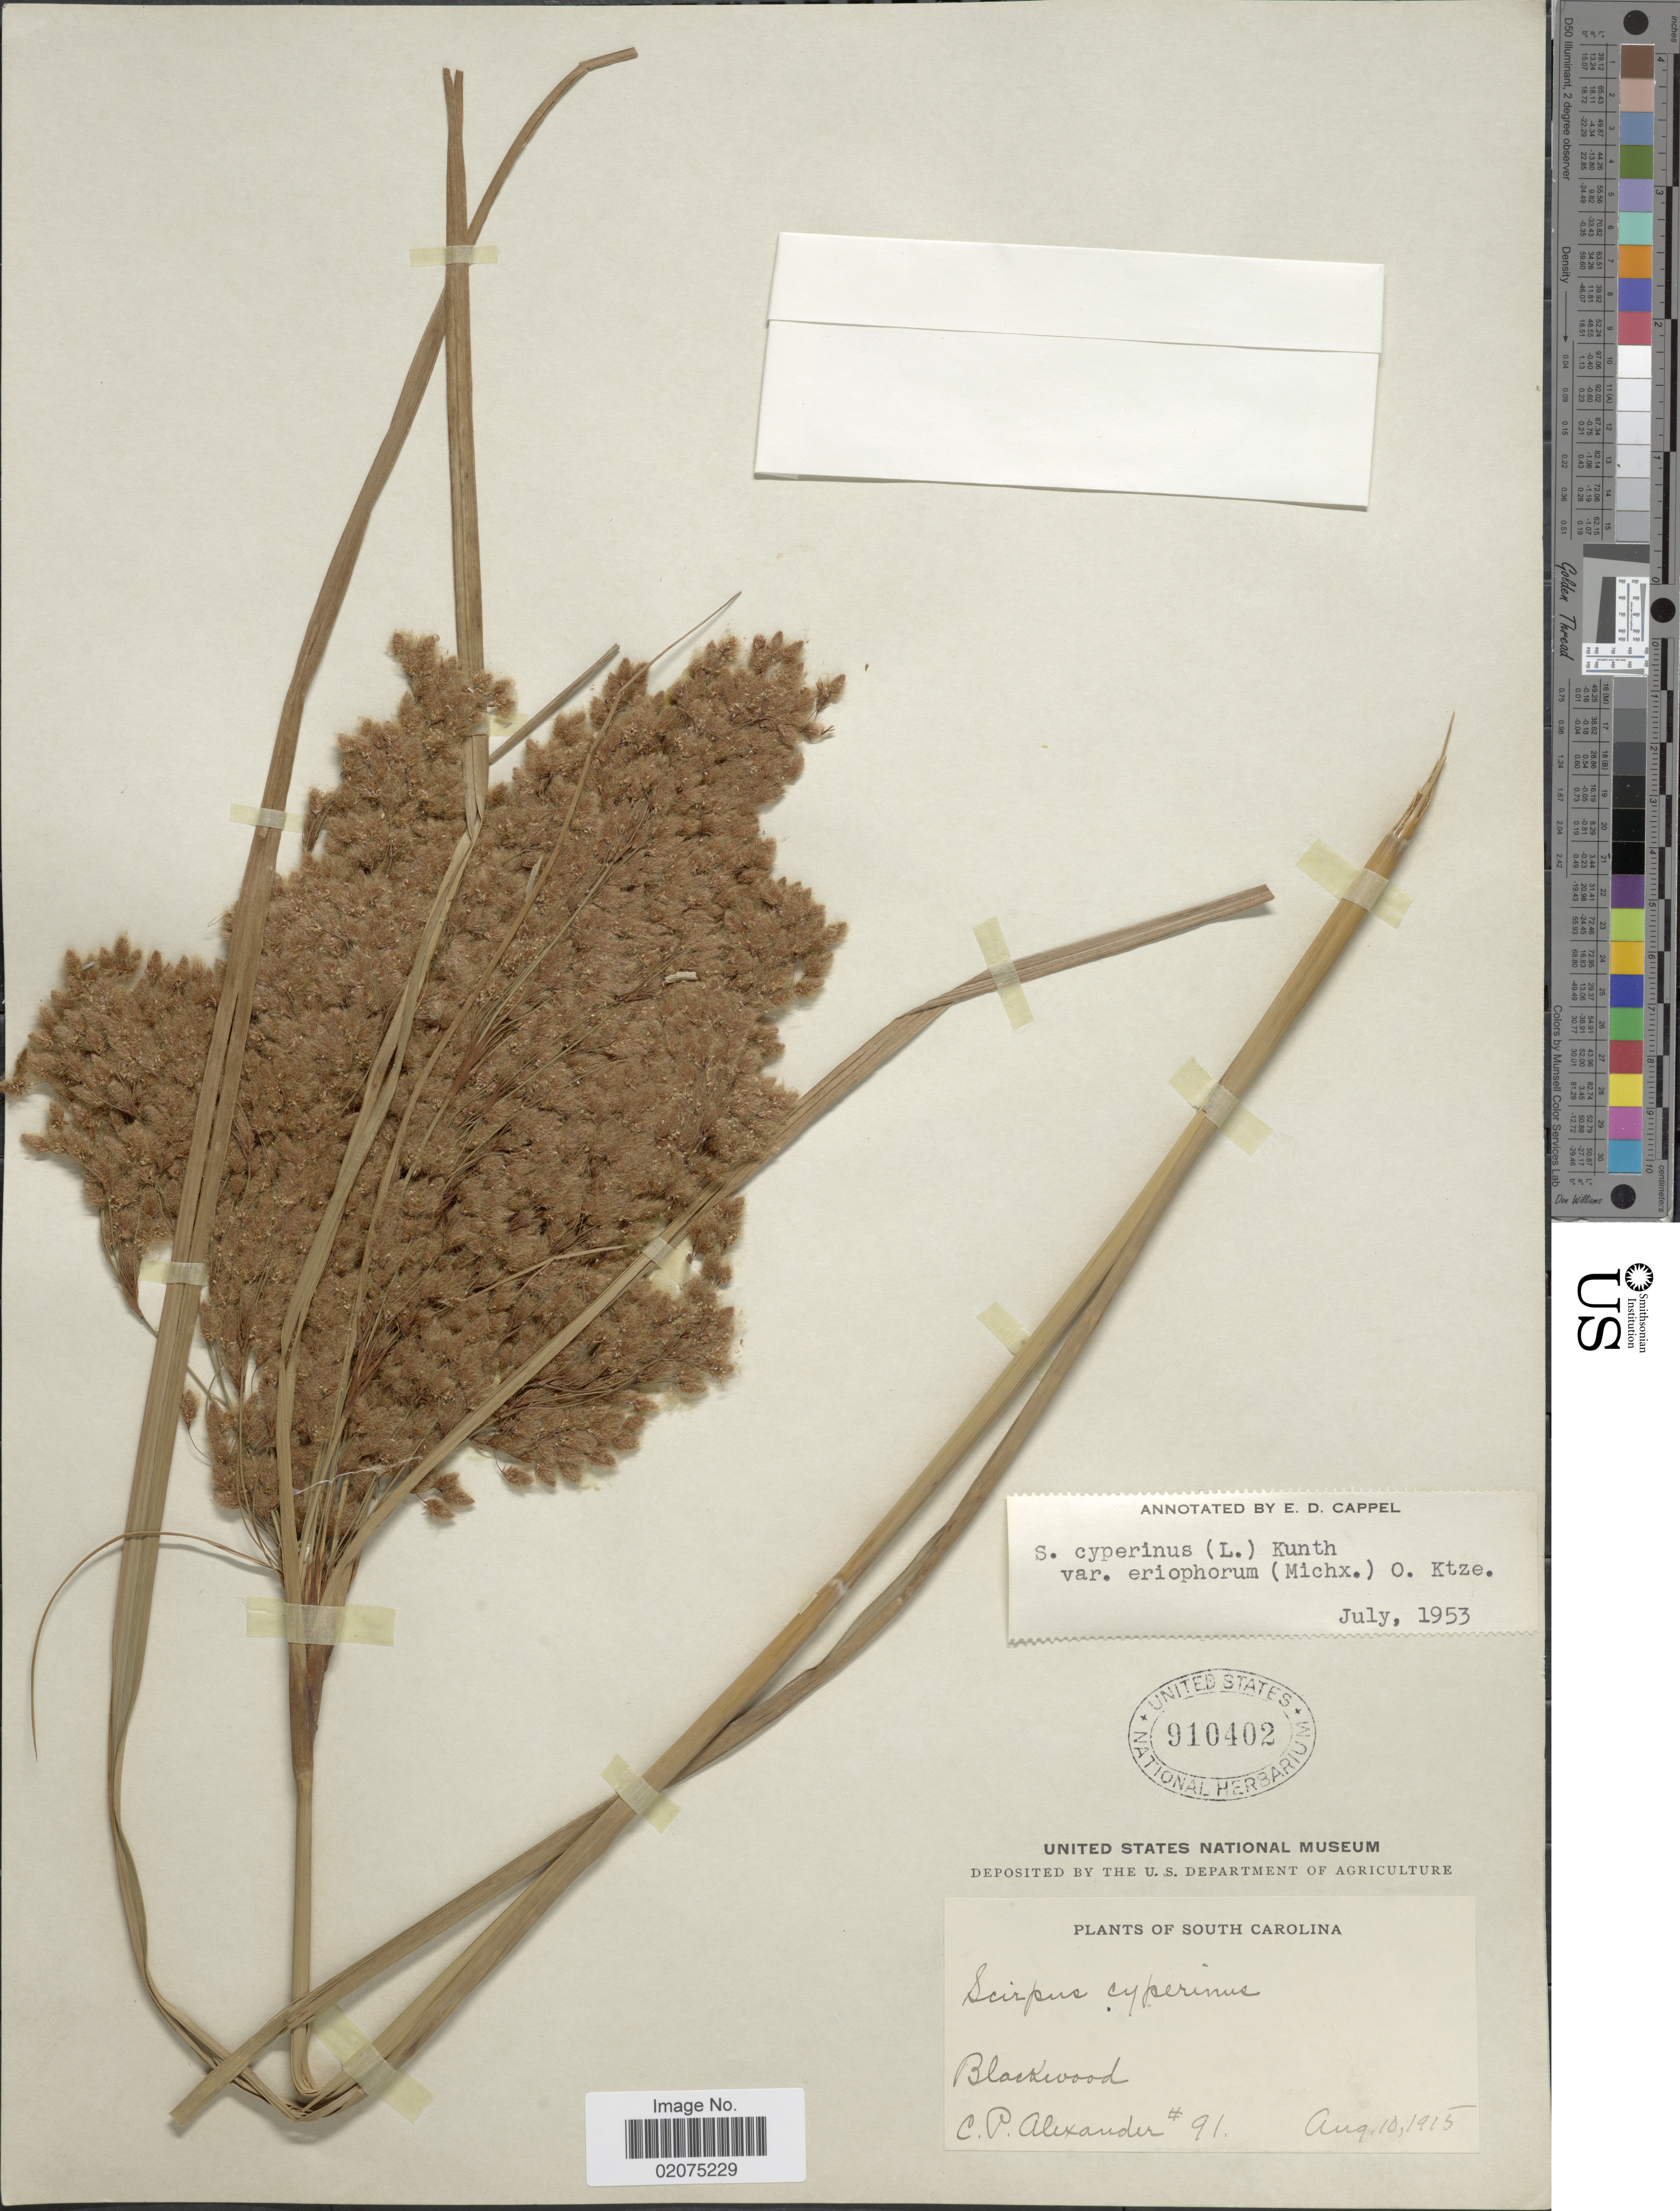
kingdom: Plantae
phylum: Tracheophyta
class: Liliopsida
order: Poales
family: Cyperaceae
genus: Scirpus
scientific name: Scirpus cyperinus var. eriophorum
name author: (Michx.) Kuntze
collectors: C. P. Alexander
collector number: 91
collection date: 1915-08-10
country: United States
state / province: South Carolina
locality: Blackwood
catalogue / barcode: US 910402